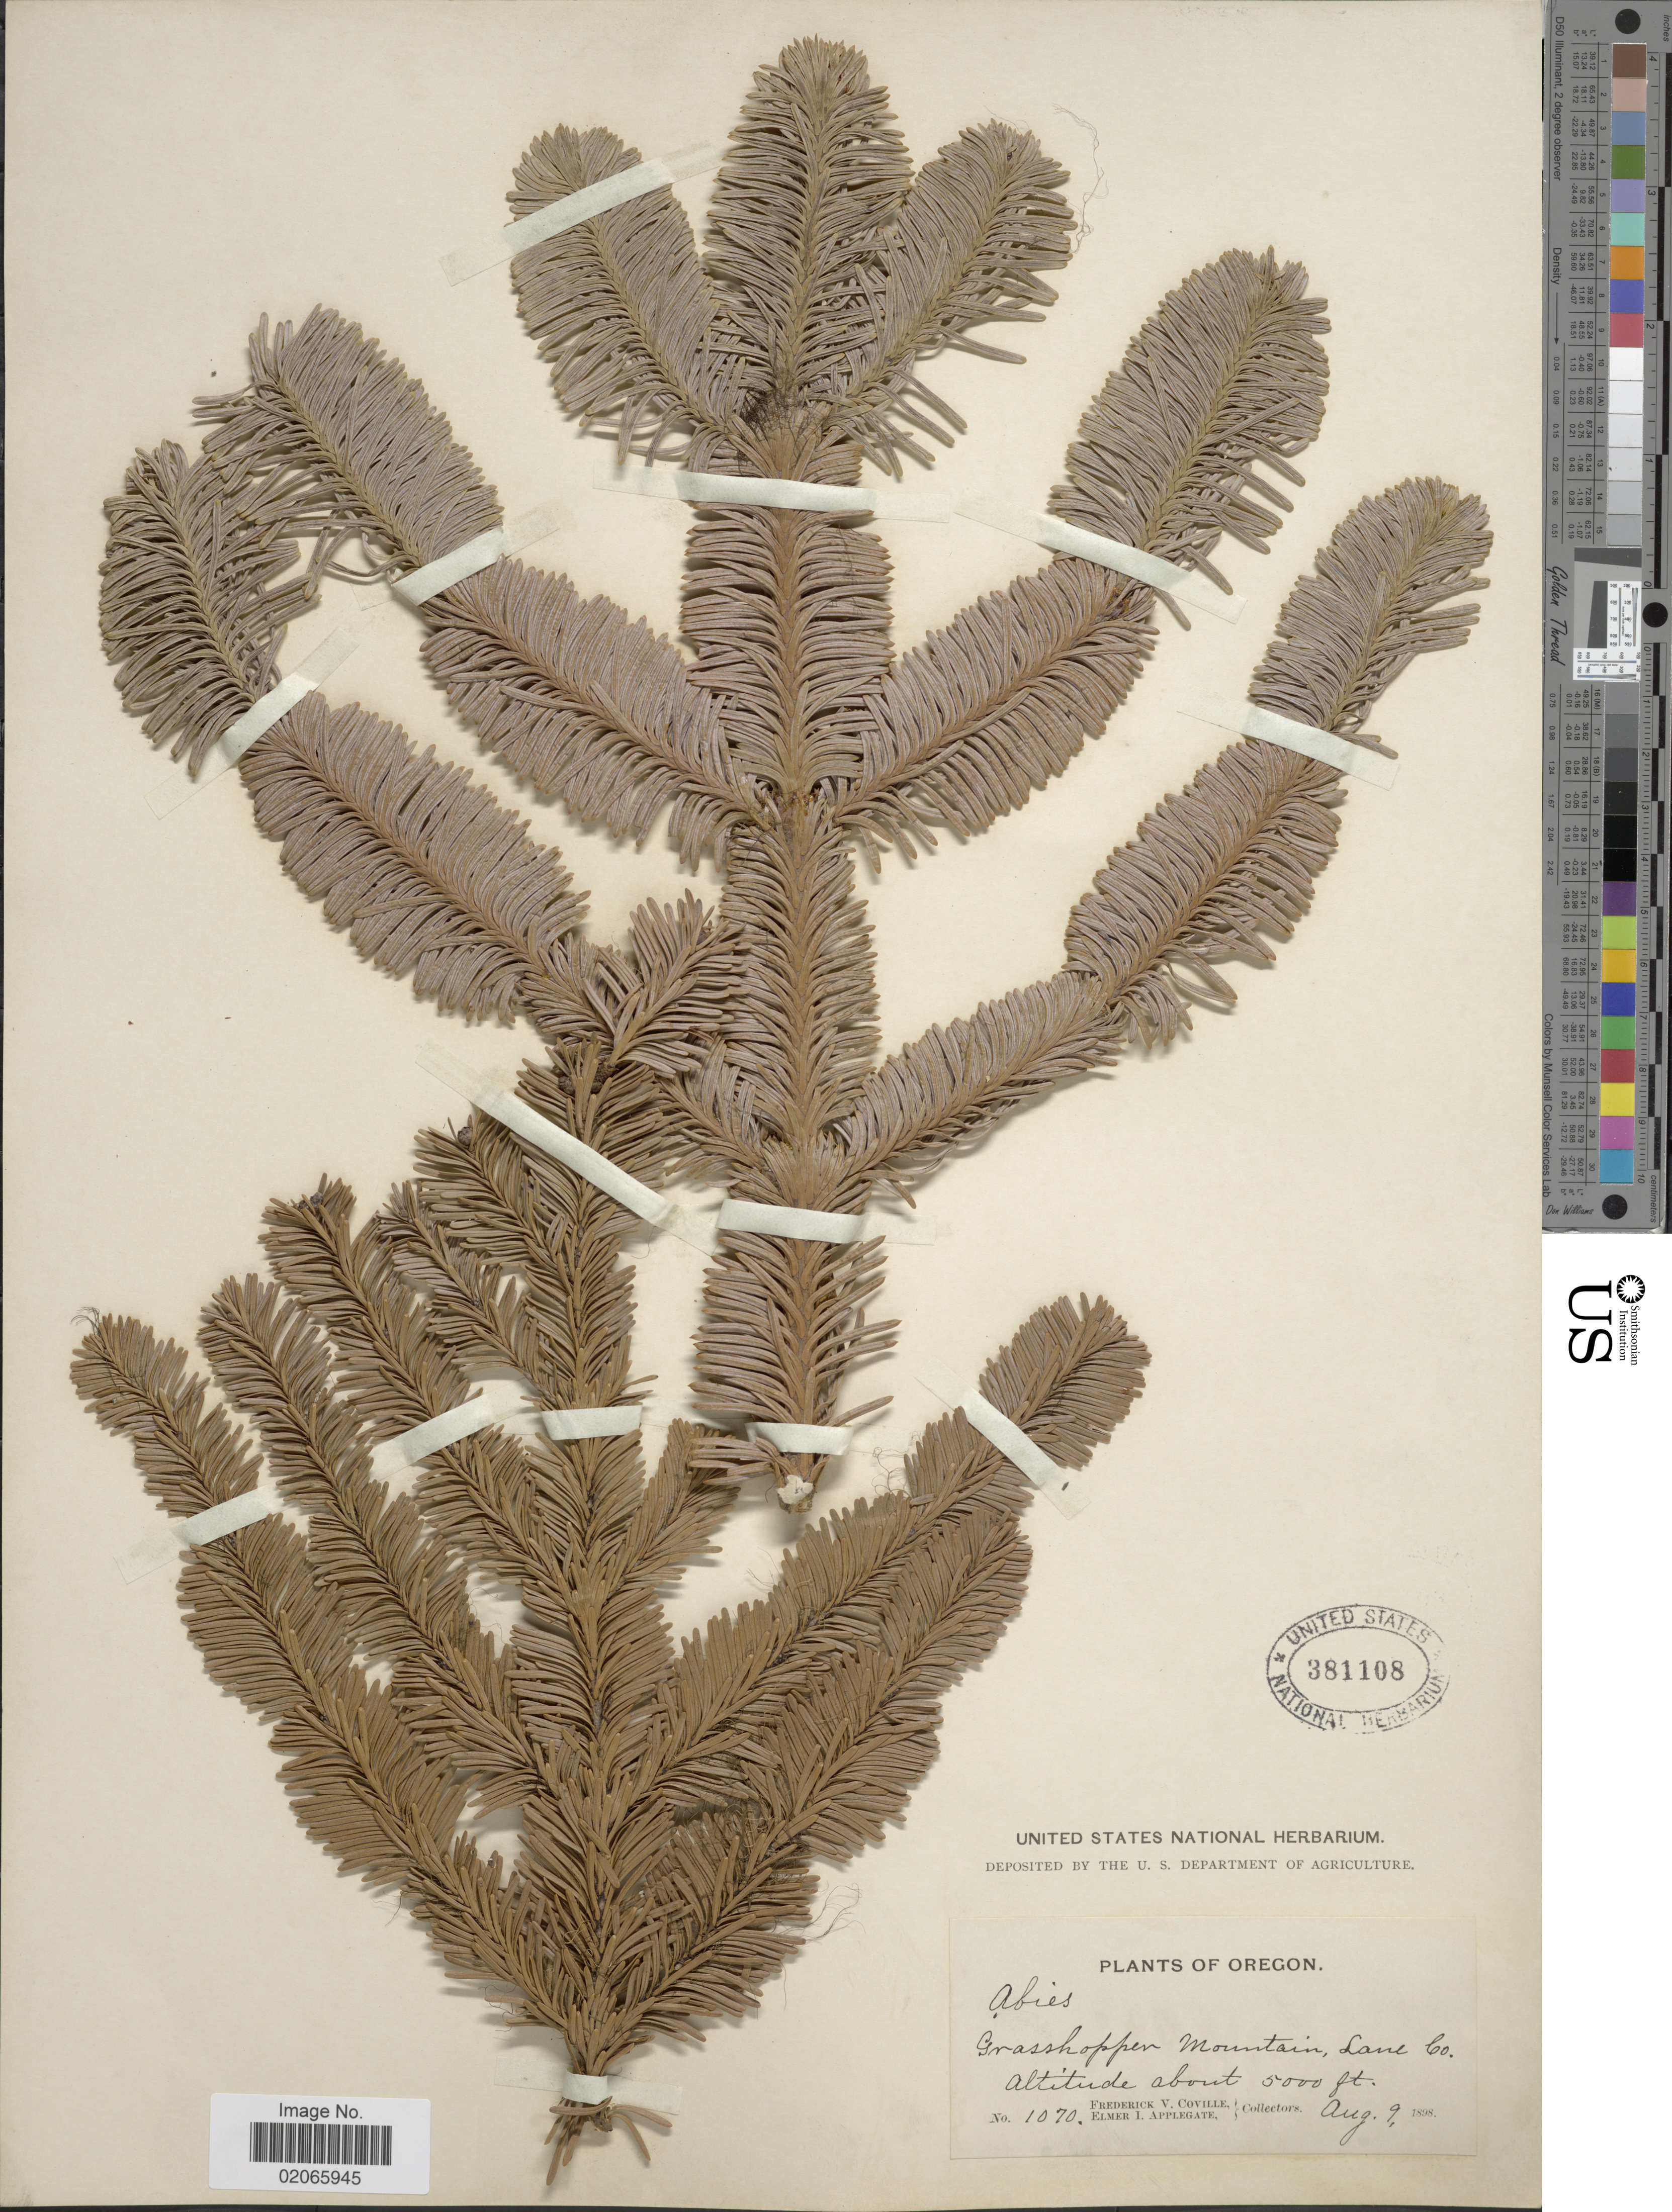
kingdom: Plantae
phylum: Tracheophyta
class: Pinopsida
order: Pinales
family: Pinaceae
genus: Abies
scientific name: Abies sp.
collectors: F. V. Coville & E. I. Applegate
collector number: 1070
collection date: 1898-08-09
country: United States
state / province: Oregon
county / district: Lane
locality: Grasshopper Mountain, Lane Co.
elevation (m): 1524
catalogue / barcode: US 381108